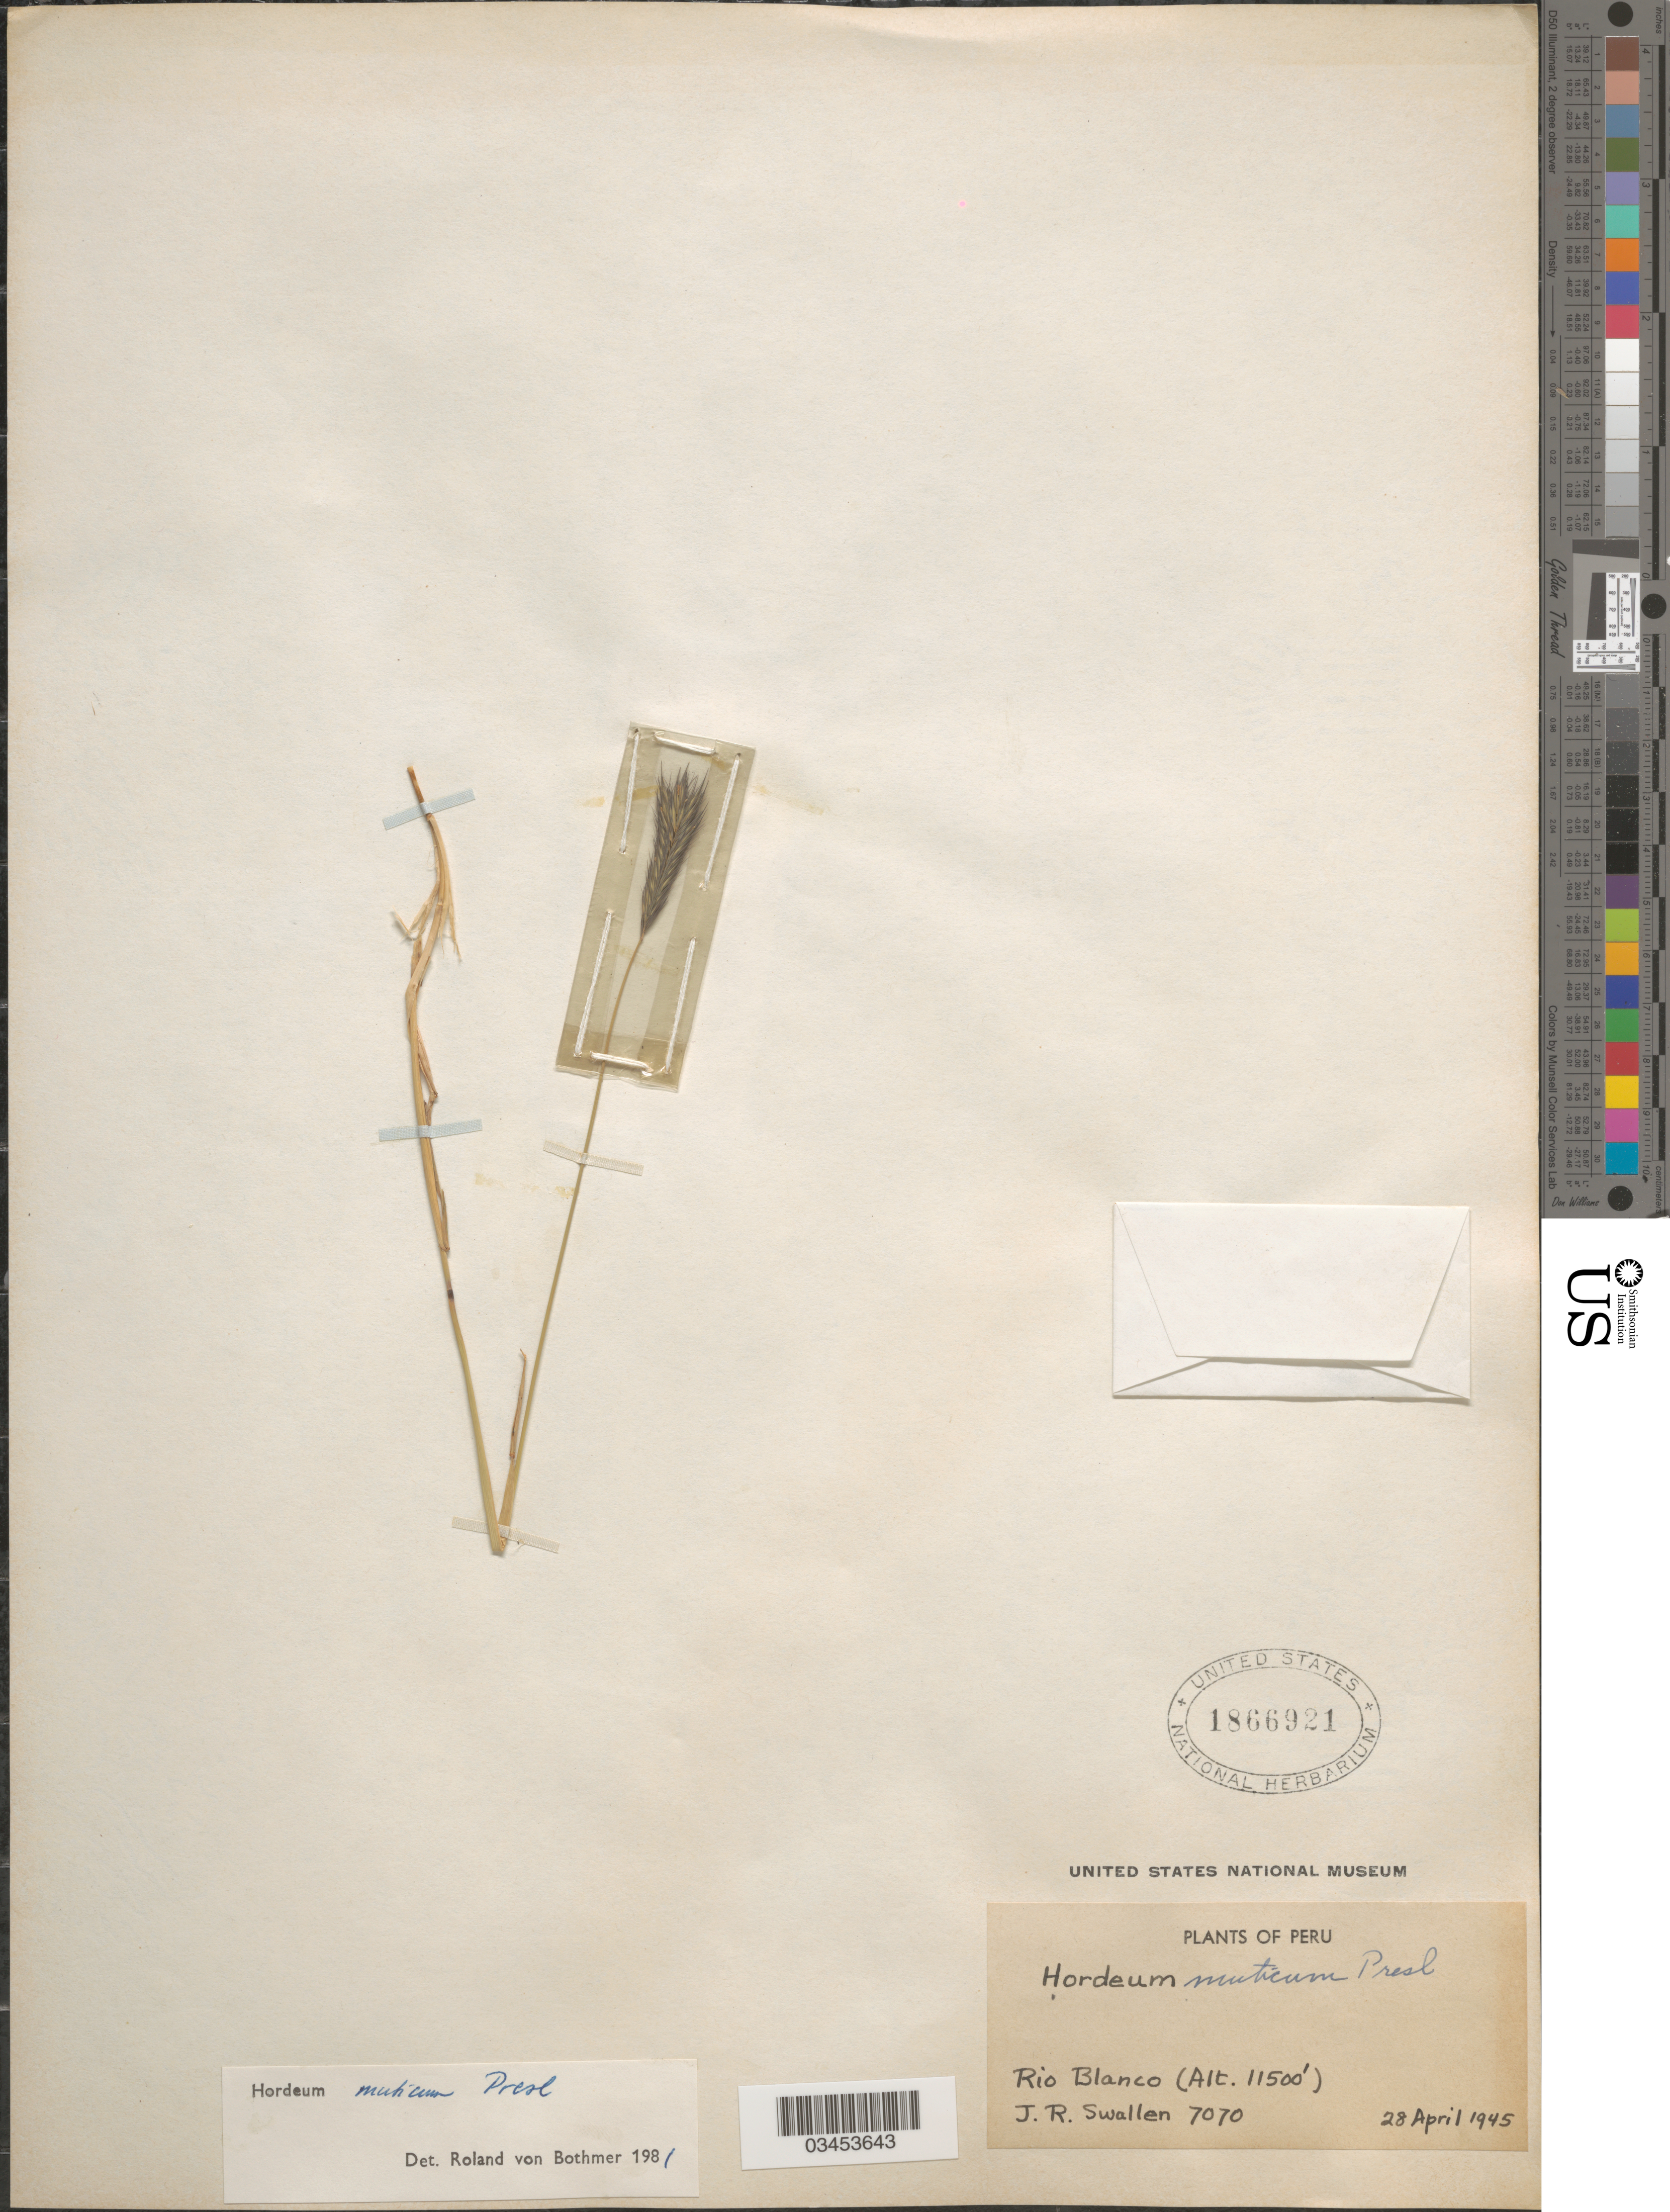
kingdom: Plantae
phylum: Tracheophyta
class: Liliopsida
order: Poales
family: Poaceae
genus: Hordeum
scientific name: Hordeum muticum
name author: J. Presl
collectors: J. R. Swallen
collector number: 7070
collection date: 1945-04-28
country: Peru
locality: Rio Blanco.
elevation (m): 3505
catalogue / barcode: US 1866921